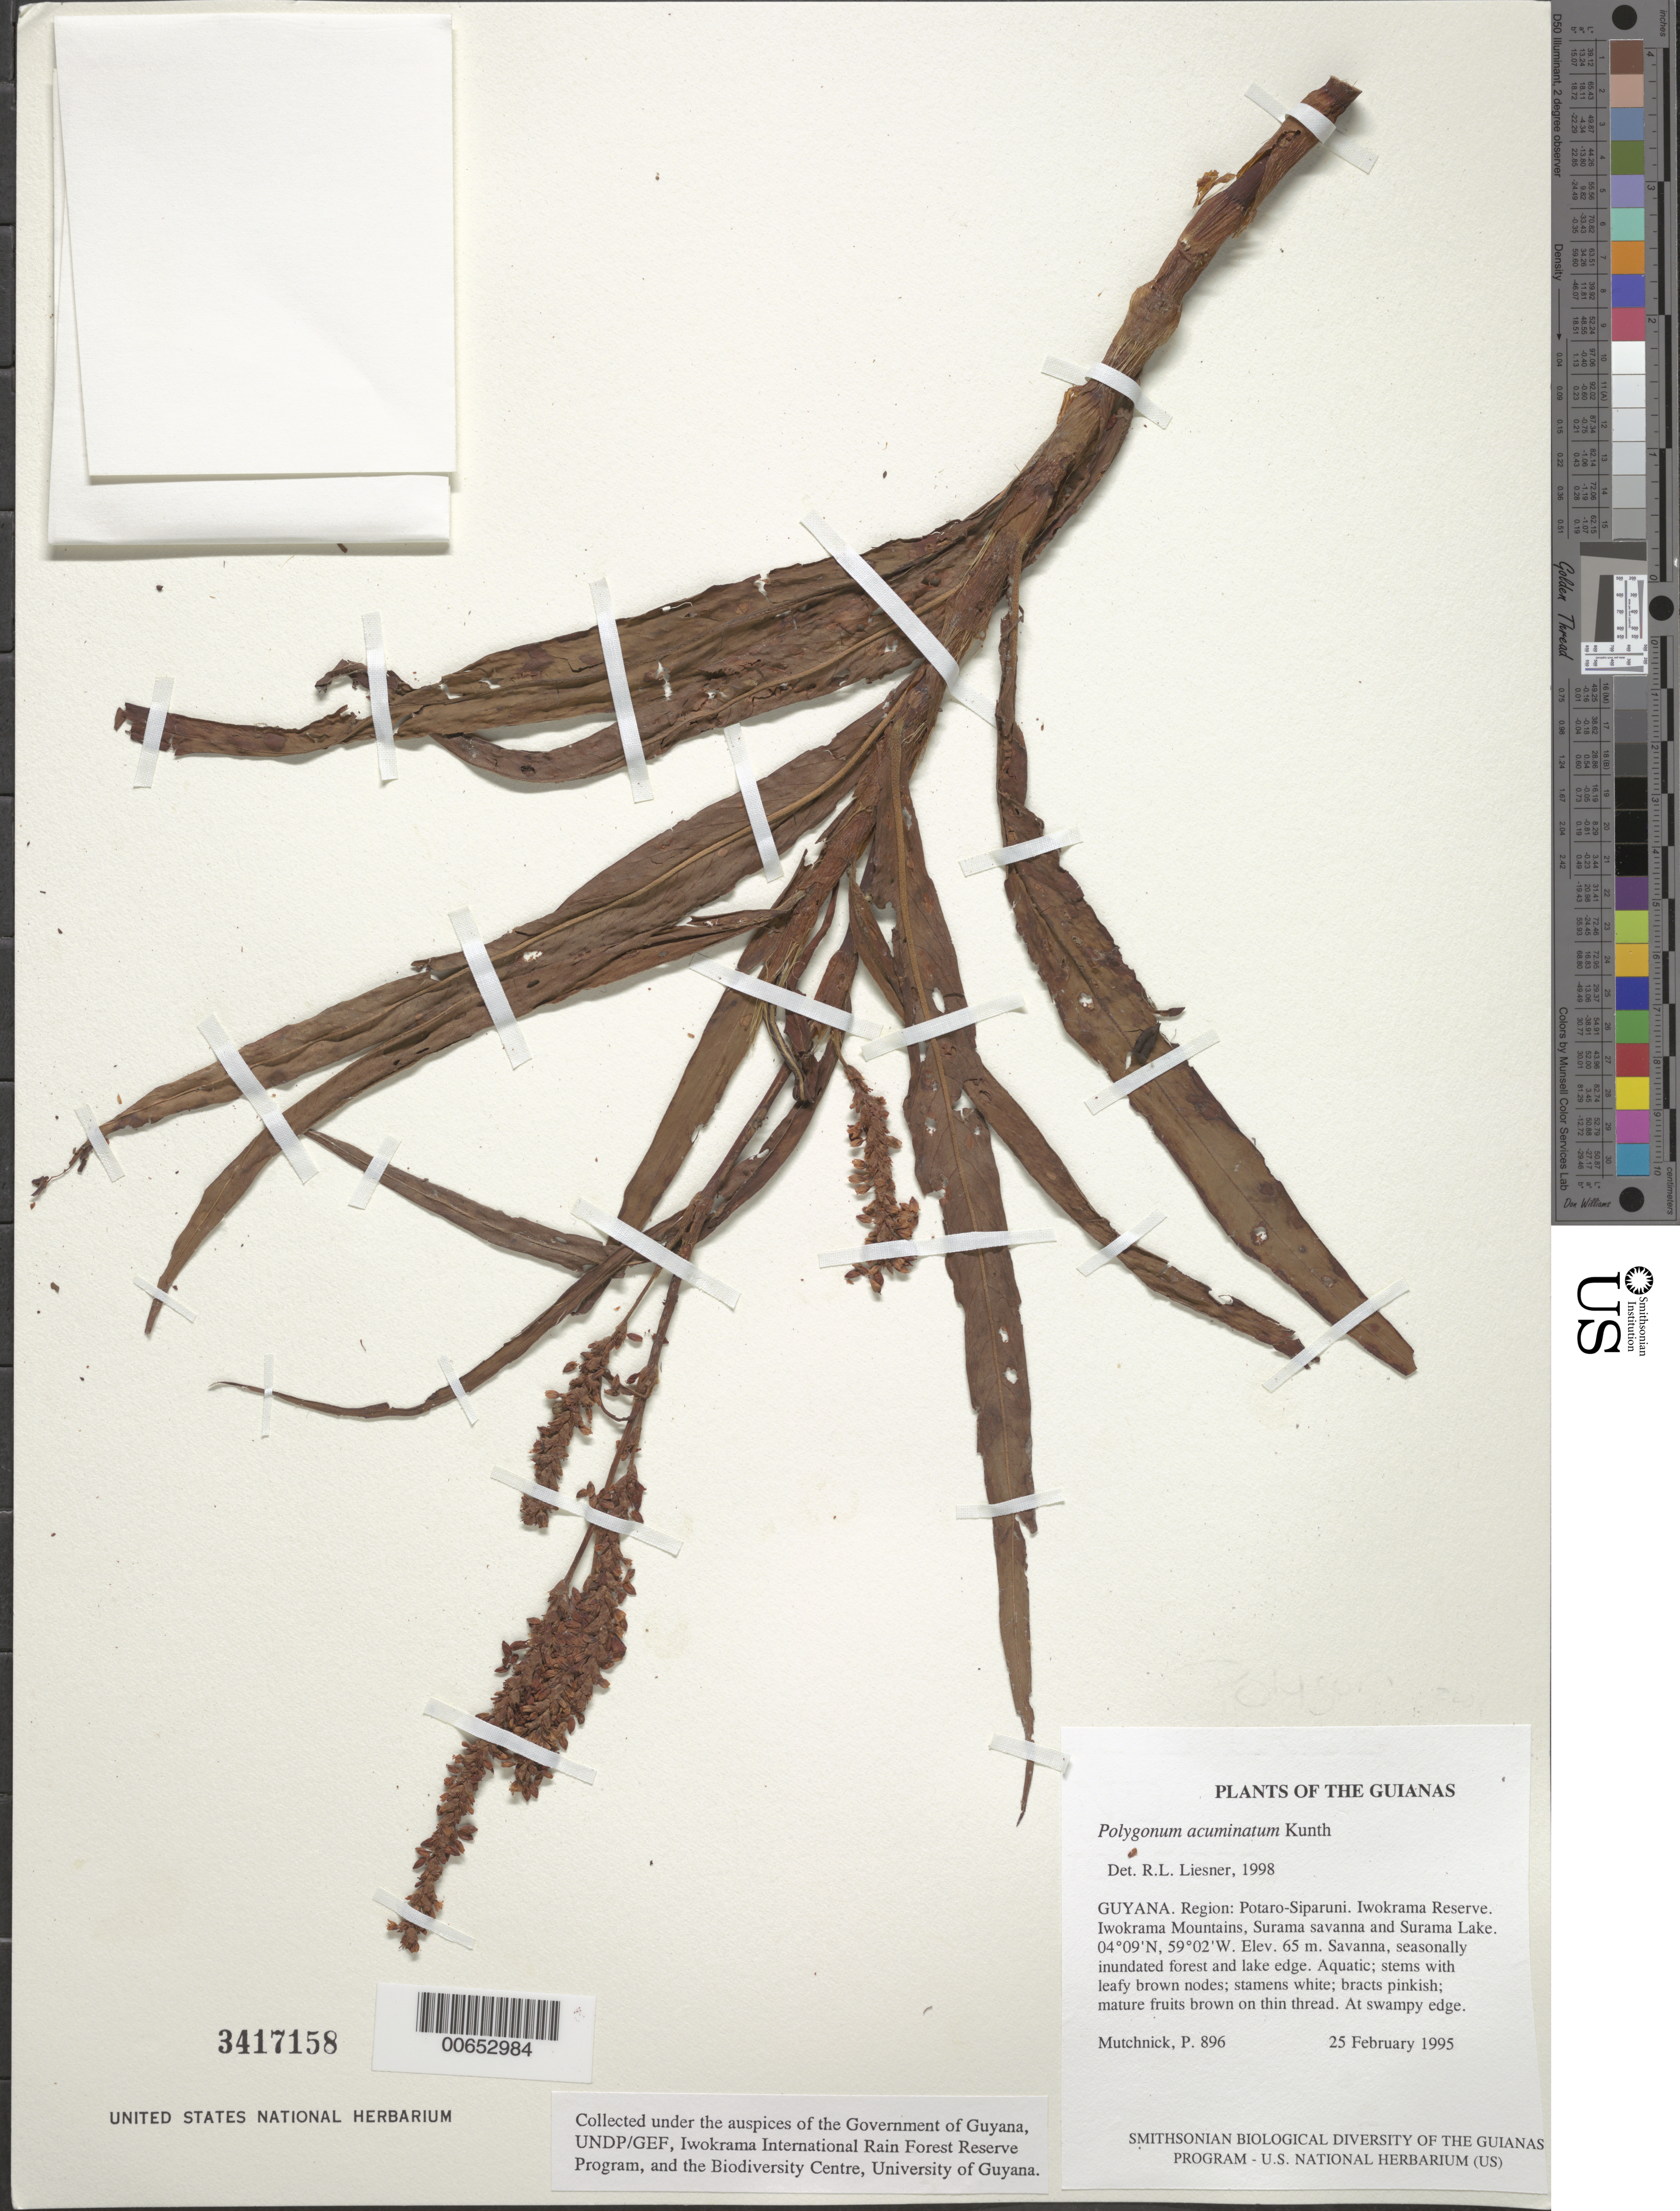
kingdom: Plantae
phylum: Tracheophyta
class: Magnoliopsida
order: Caryophyllales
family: Polygonaceae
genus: Polygonum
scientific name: Polygonum acuminatum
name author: Kunth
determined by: Liesner, R. L.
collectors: P. Mutchnick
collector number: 896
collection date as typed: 25 February 1995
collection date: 1995-02-25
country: Guyana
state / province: Potaro-Siparuni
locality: Iwokrama Reserve. Iwokrama Mountains, Surama savanna and Surama Lake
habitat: Savanna, seasonally inundated forest and lake edge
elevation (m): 65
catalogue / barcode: US 3417158